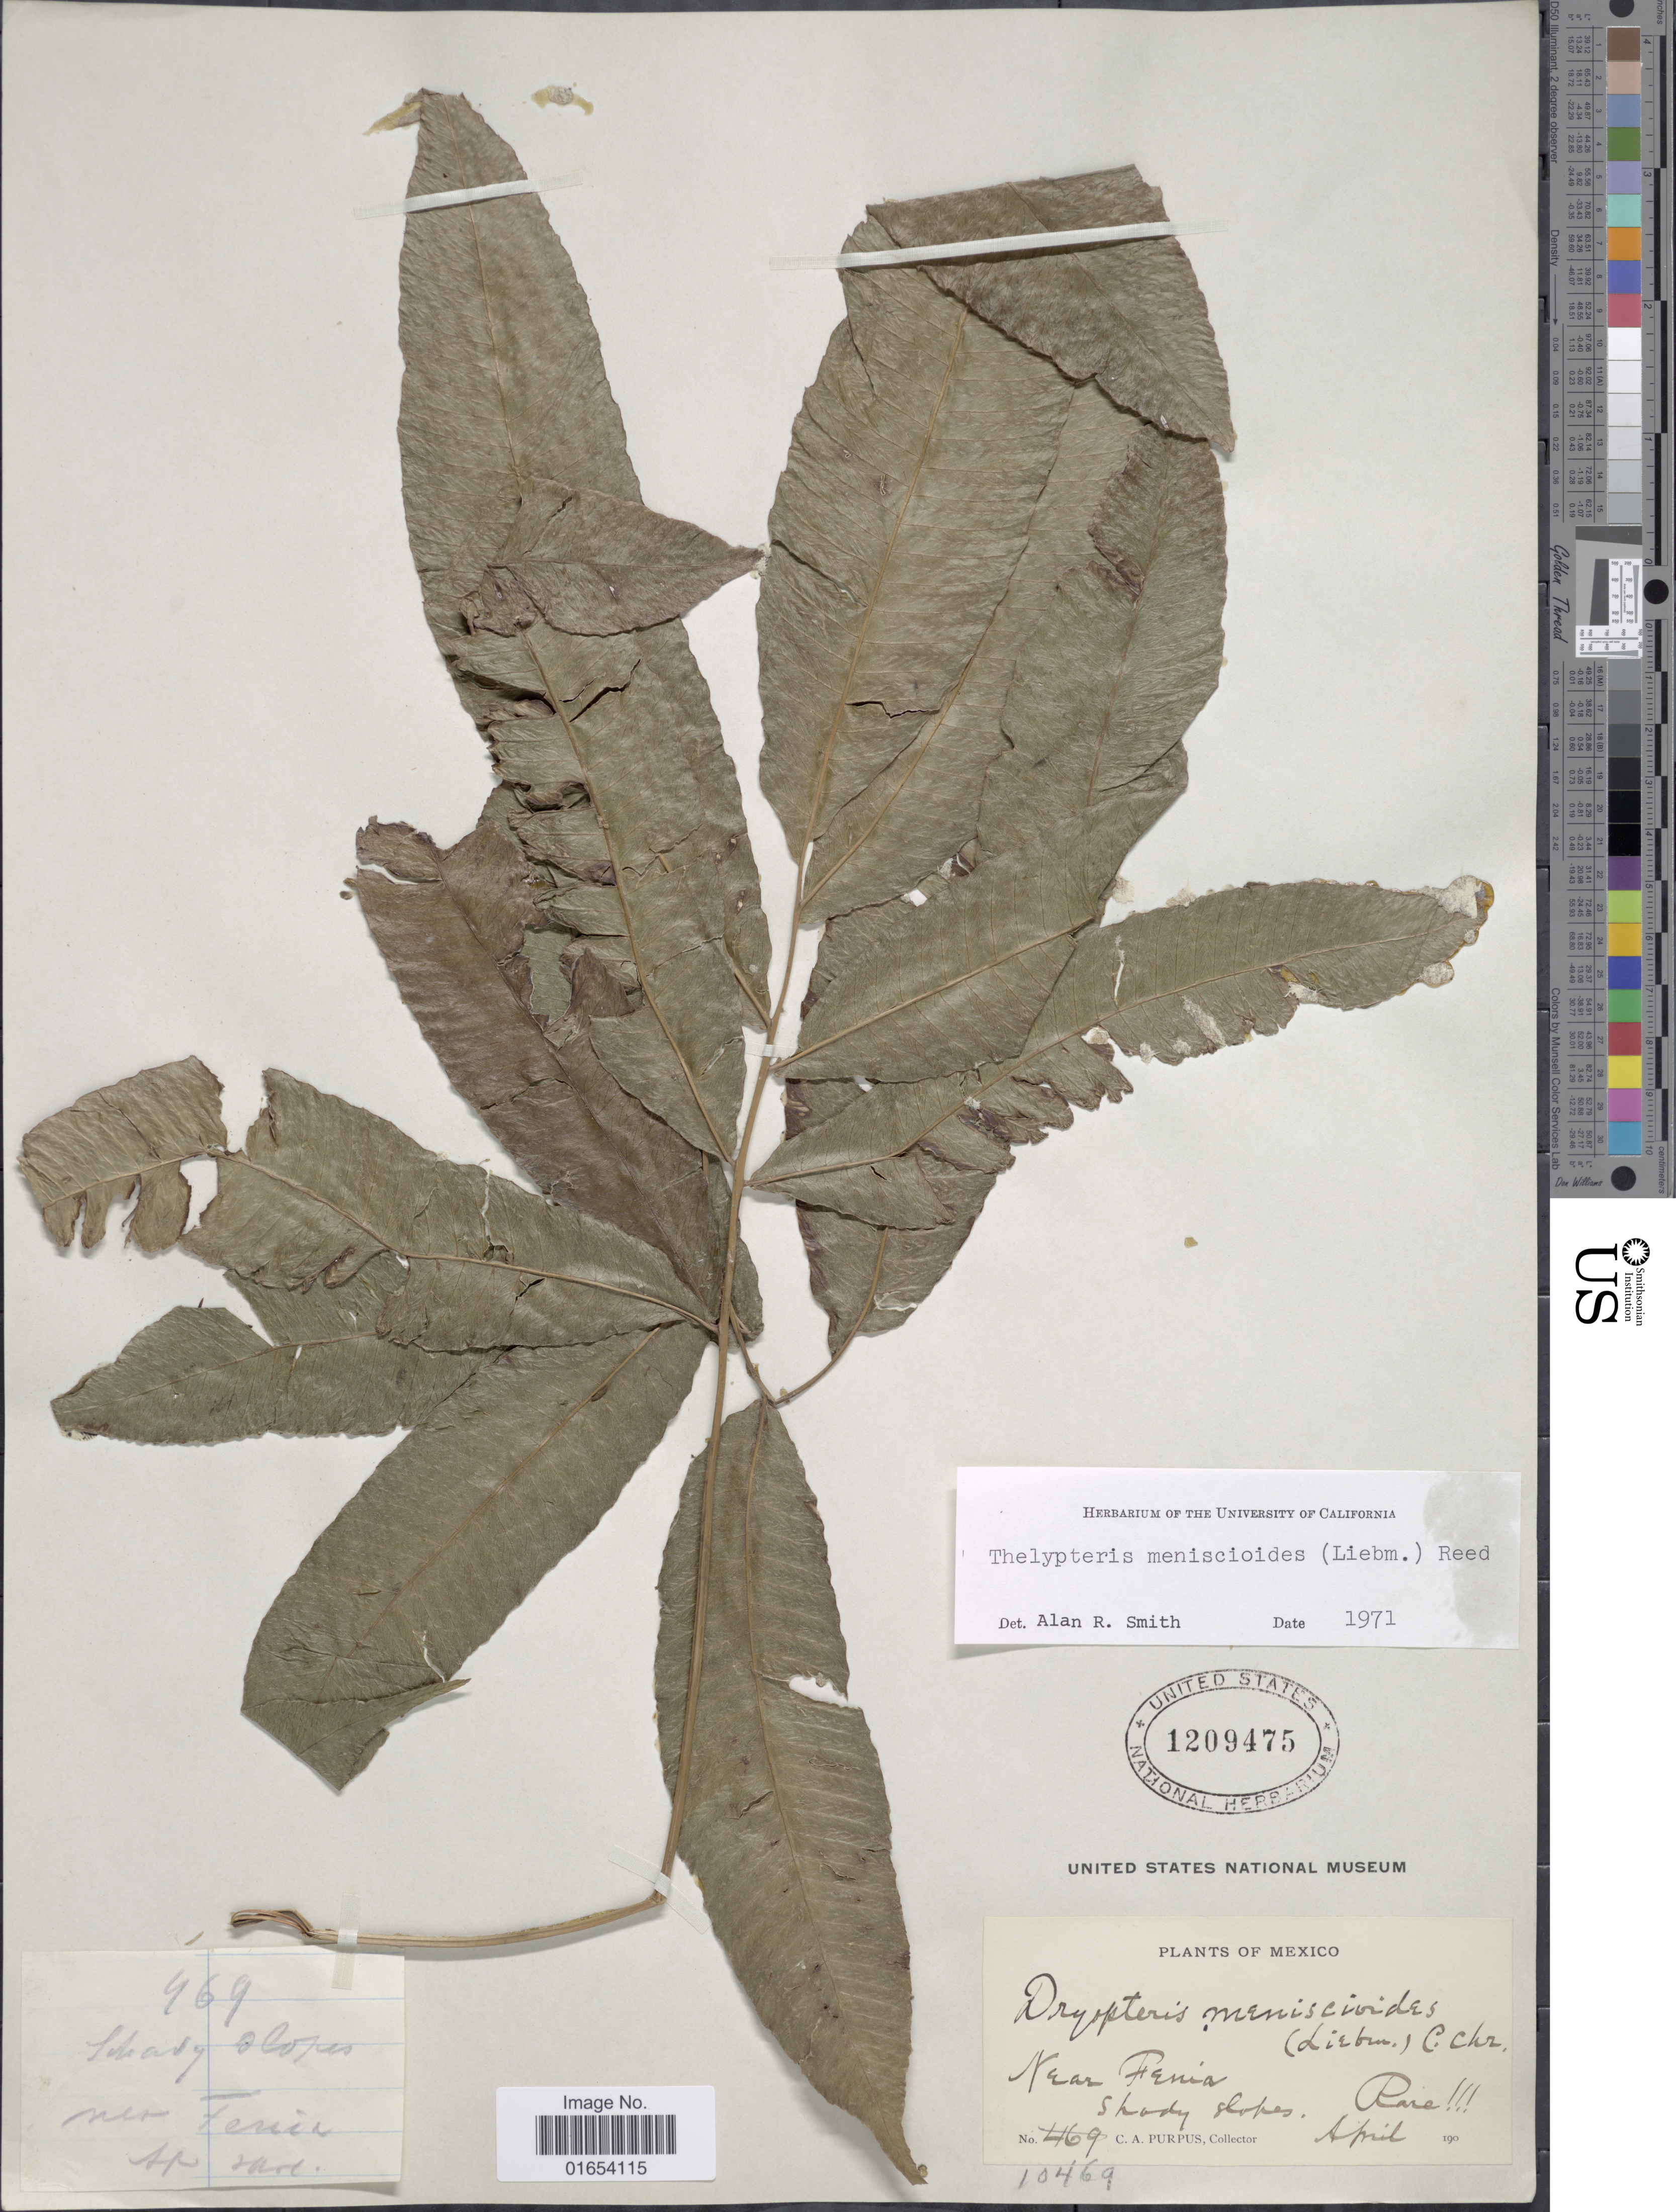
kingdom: Plantae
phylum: Tracheophyta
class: Polypodiopsida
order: Polypodiales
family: Thelypteridaceae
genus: Goniopteris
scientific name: Goniopteris meniscioides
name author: (Liebm.) E. Fourn.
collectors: C. A. Purpus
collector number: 10469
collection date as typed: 190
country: Mexico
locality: Near Fenia, Mexico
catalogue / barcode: US 1209475